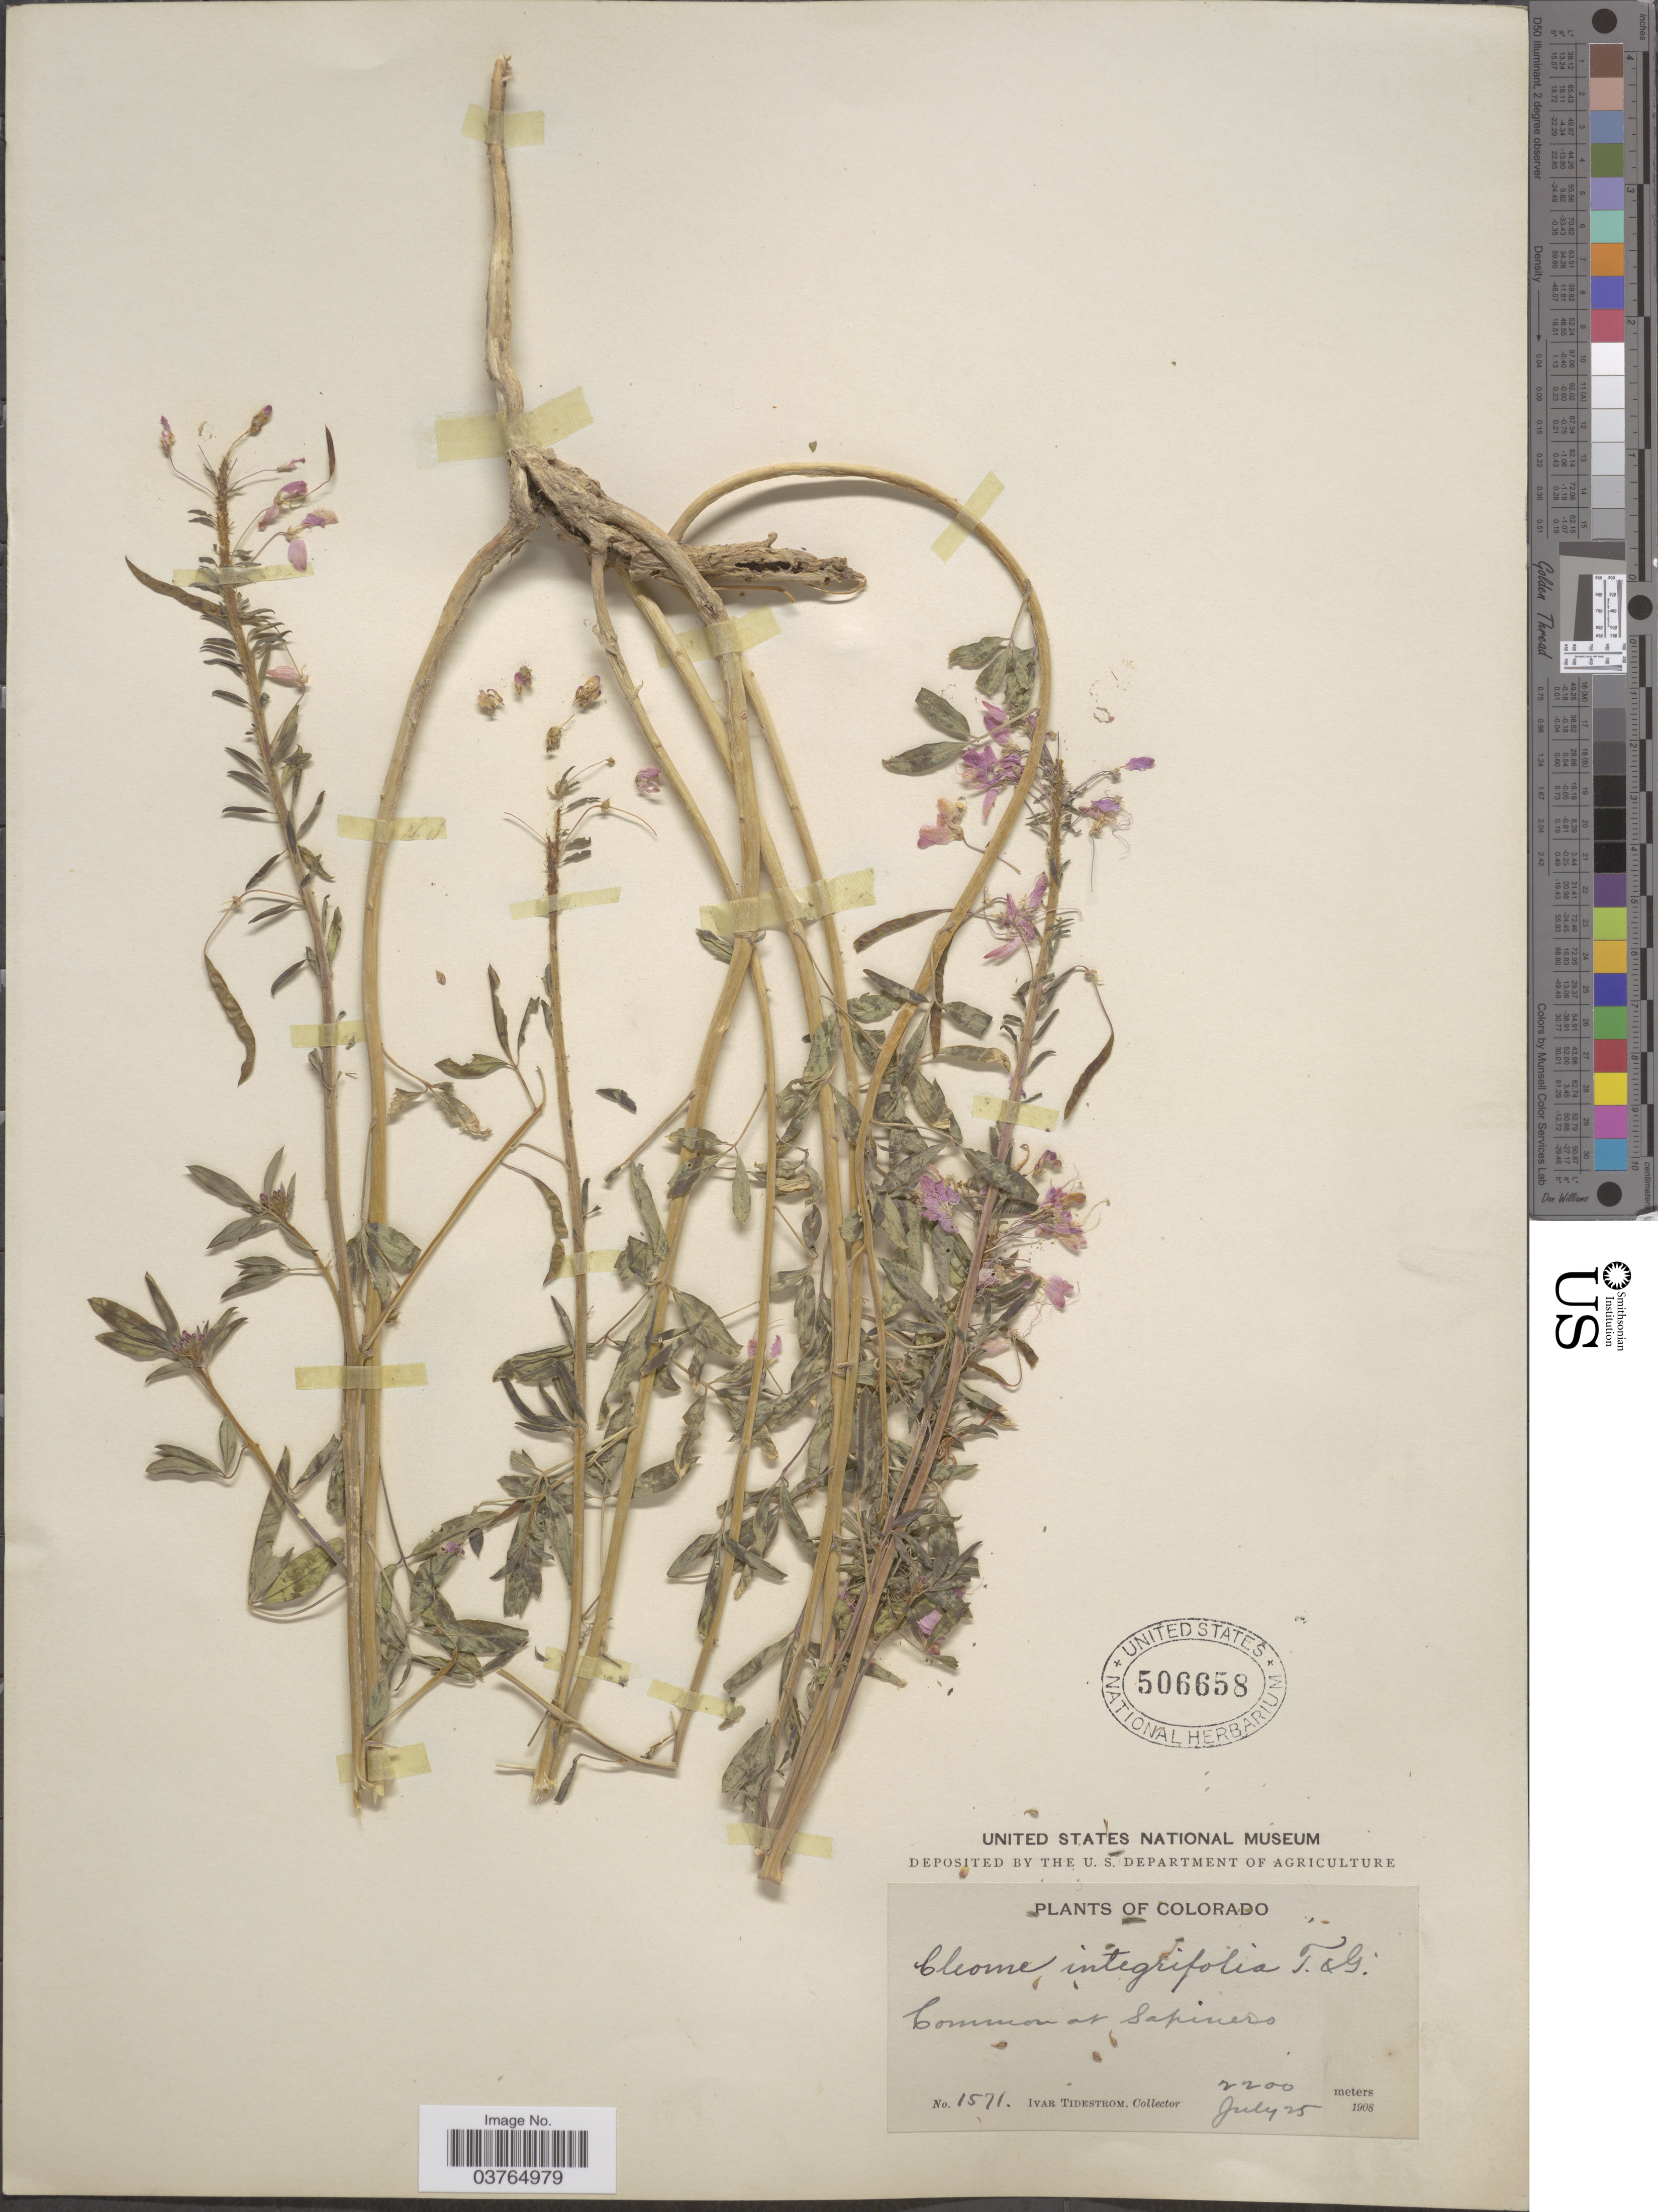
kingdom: Plantae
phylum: Tracheophyta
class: Magnoliopsida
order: Brassicales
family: Cleomaceae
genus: Cleomella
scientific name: Cleomella serrulata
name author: (Pursh) Roalson & J.C. Hall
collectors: I. F. Tidestrom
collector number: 1571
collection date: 1908-07-25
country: United States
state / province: Colorado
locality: At Sapinero.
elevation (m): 2200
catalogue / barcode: US 506658